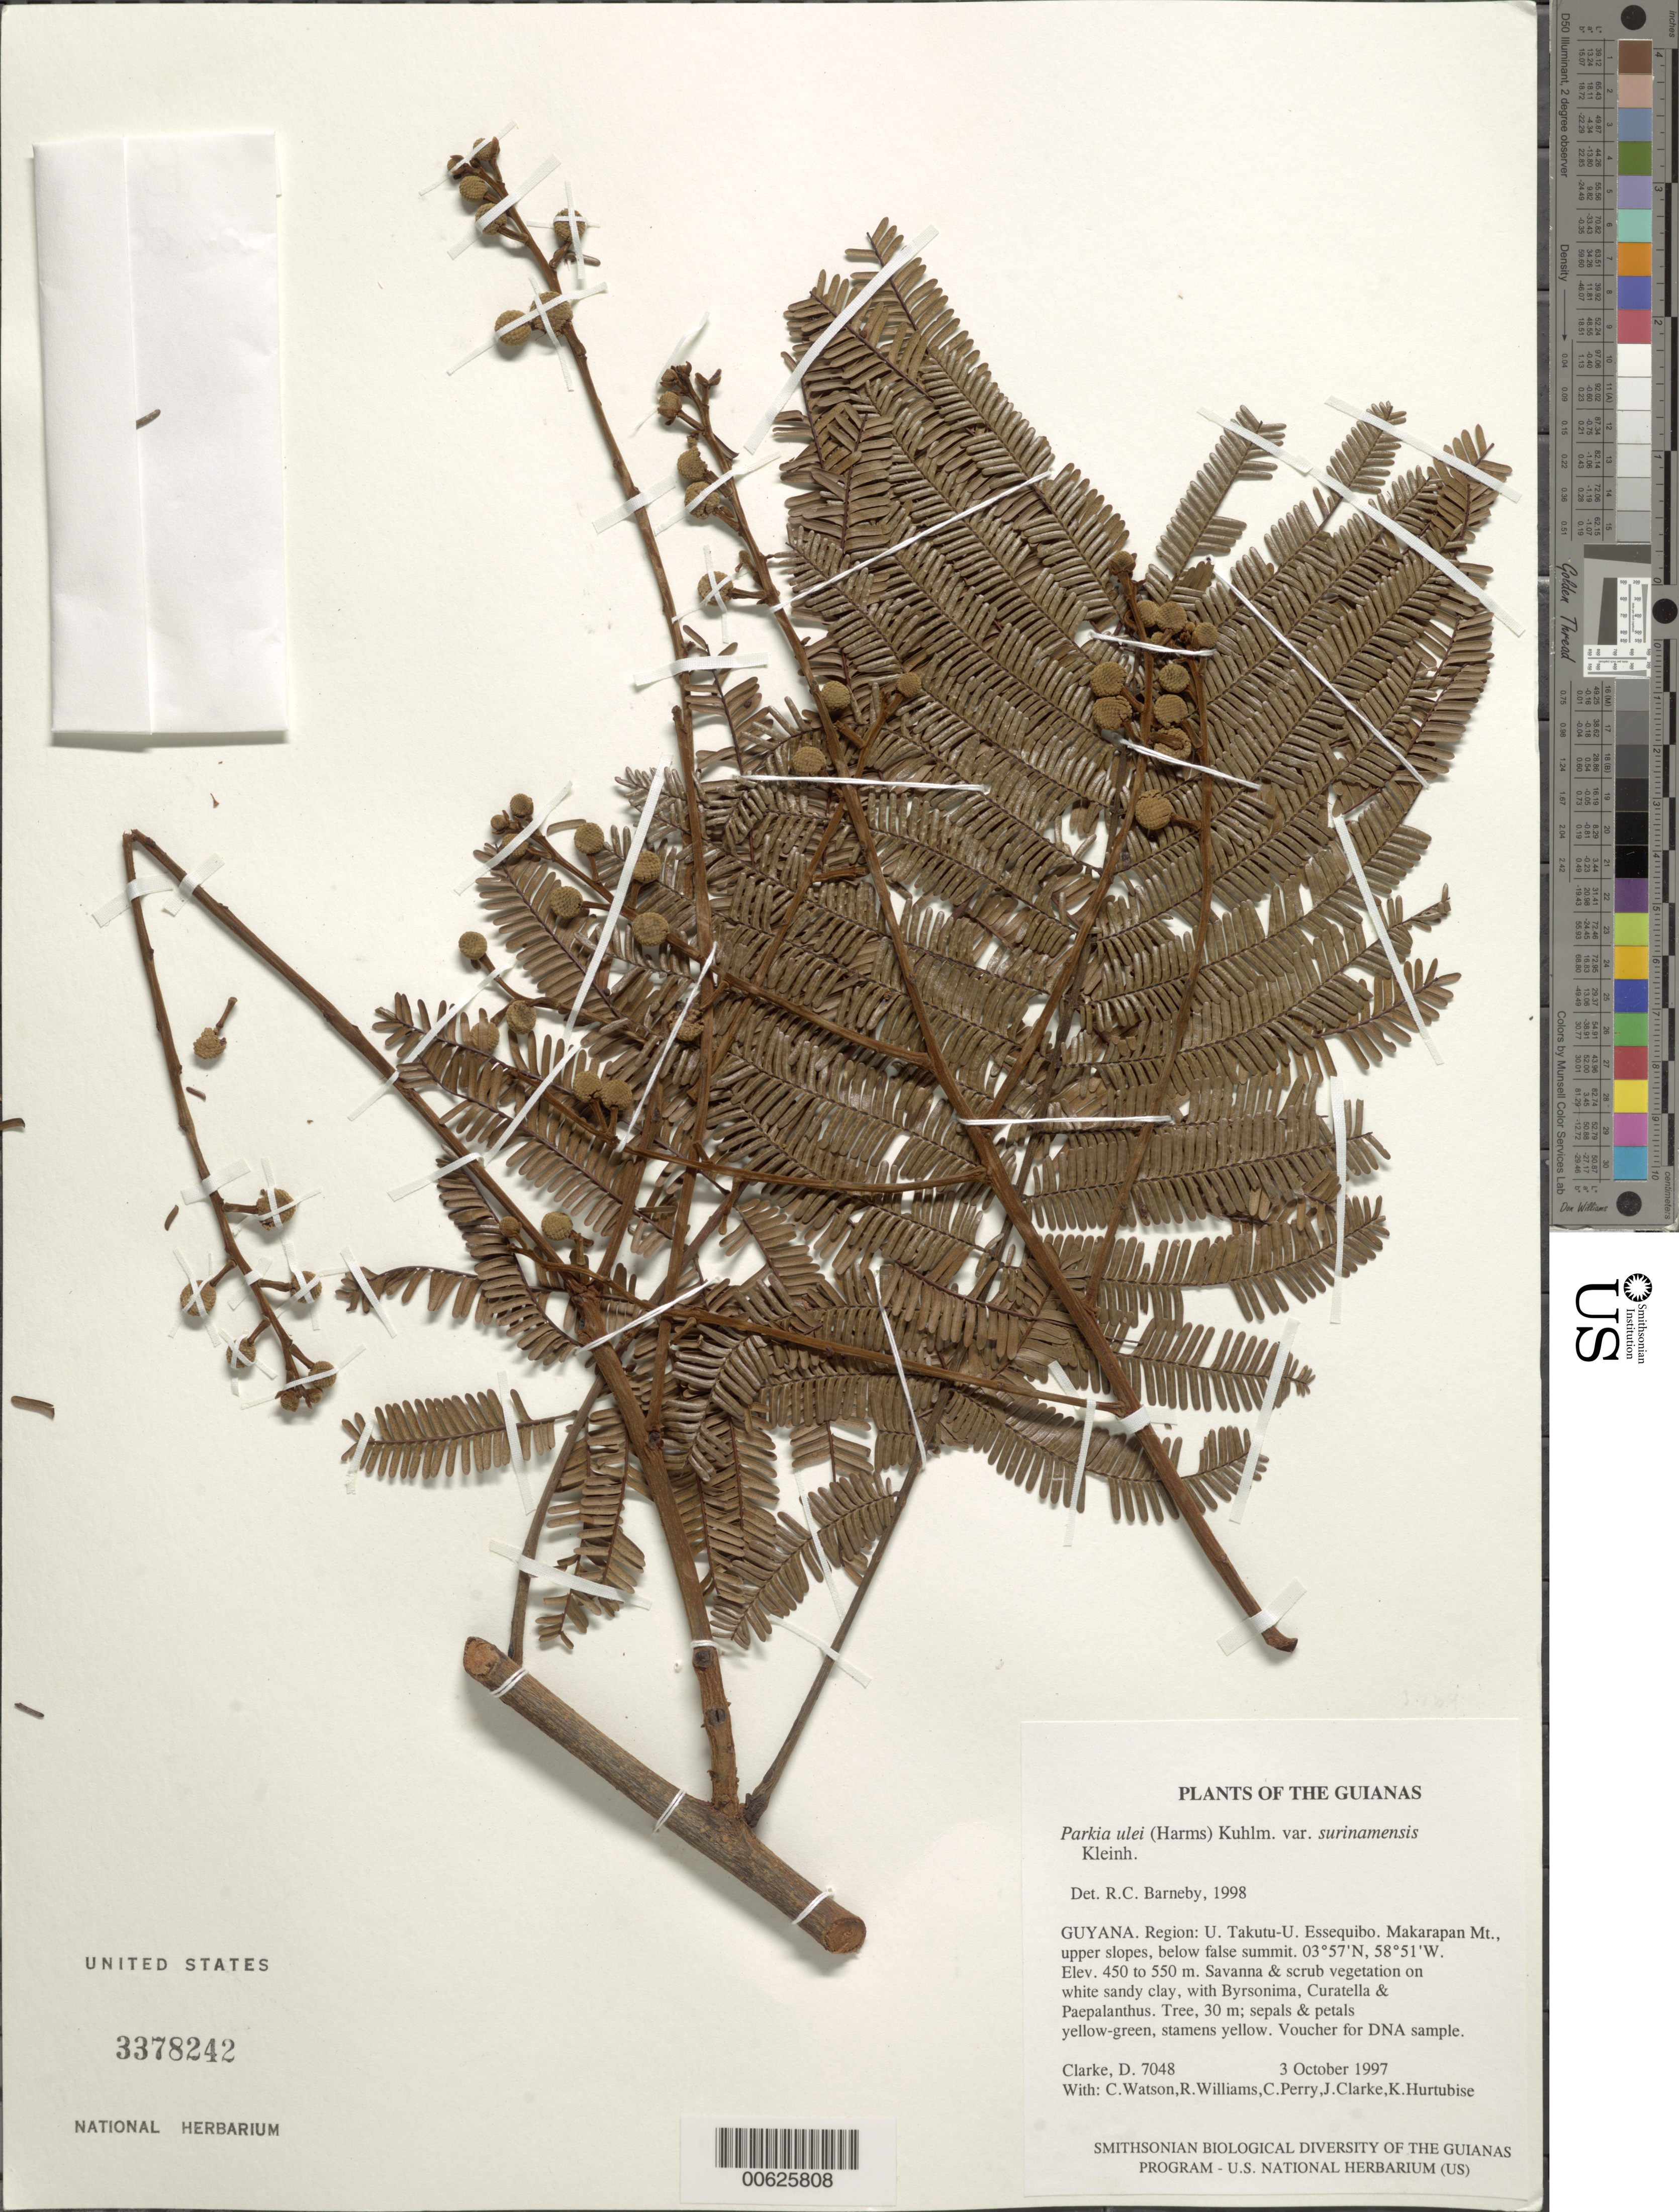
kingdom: Plantae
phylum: Tracheophyta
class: Magnoliopsida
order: Fabales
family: Fabaceae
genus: Parkia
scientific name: Parkia ulei var. surinamensis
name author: Kleinhoonte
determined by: Barneby, Rupert C., (NY)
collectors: H. D. Clarke, C. Watson, R. Williams, C. Perry, J. Clarke & K. Hurtubise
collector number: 7048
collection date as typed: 3 October 1997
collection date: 1997-10-03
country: Guyana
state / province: U. Takutu-U. Essequibo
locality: Makarapan Mt., upper slopes, below false summit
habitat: Savanna & scrub vegetation on white sandy clay, with Byrsonima, Curatella & Paepalanthus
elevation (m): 450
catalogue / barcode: US 3378242